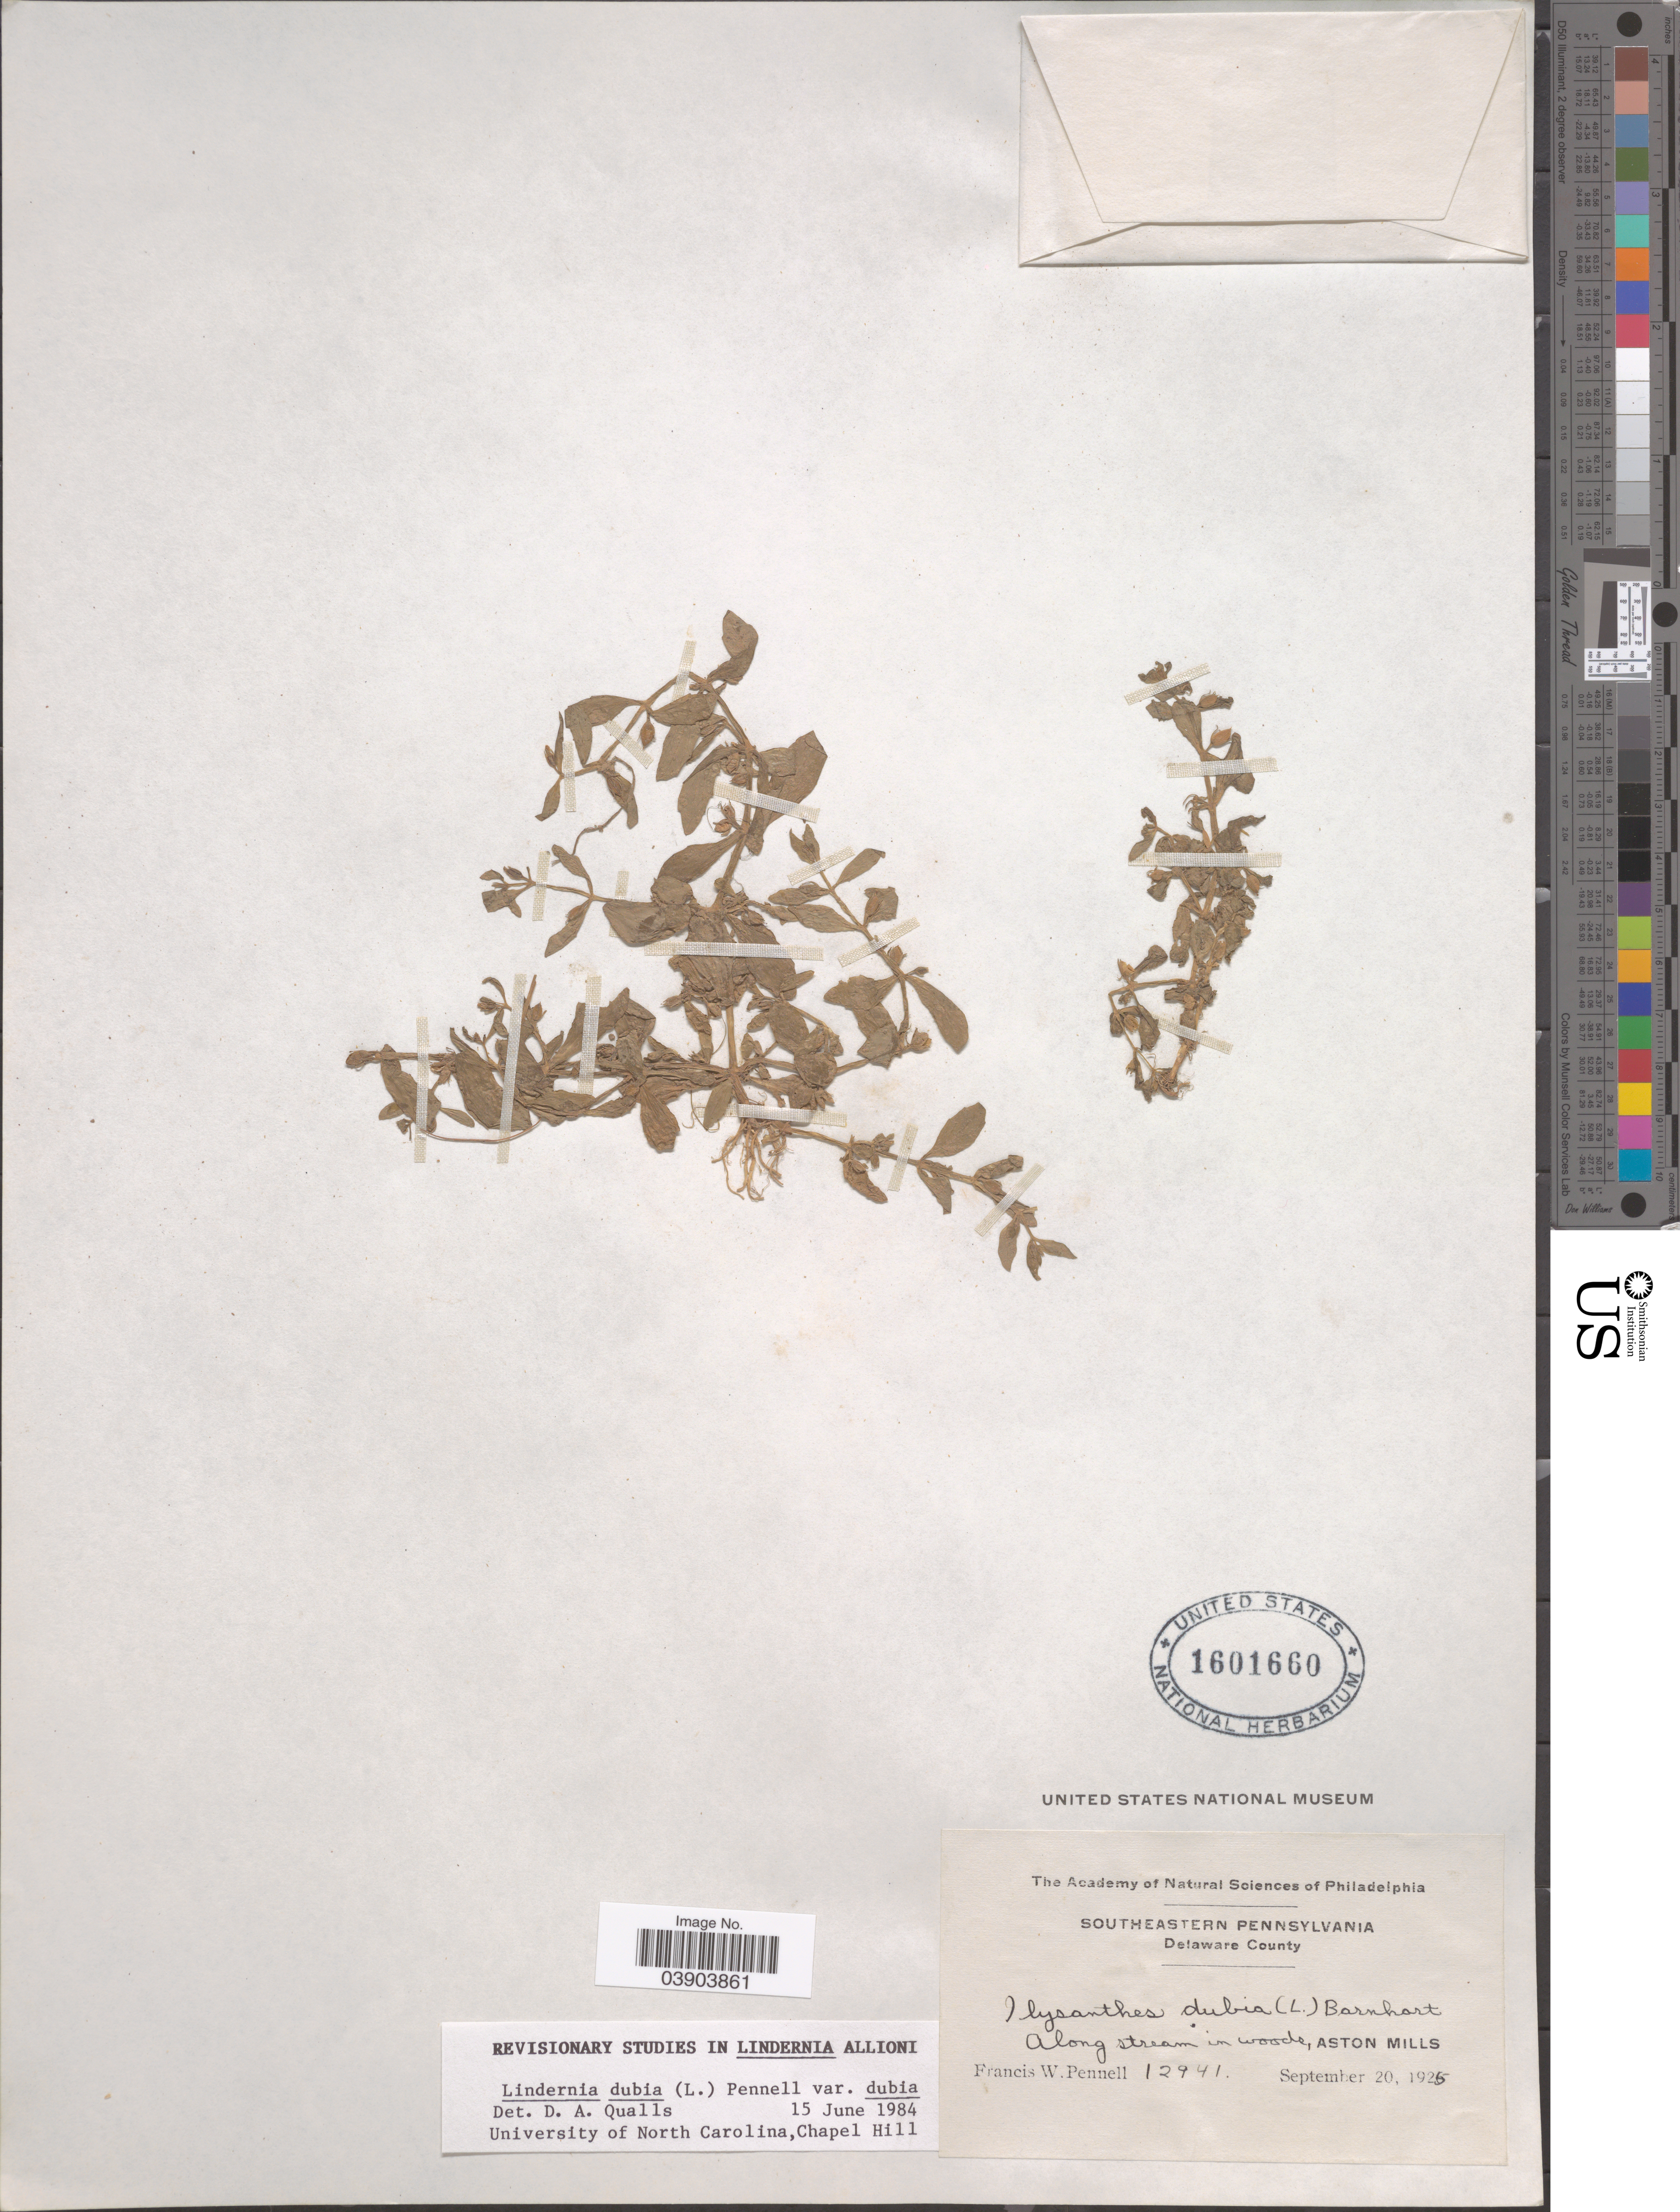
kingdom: Plantae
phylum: Tracheophyta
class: Magnoliopsida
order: Lamiales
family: Linderniaceae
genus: Lindernia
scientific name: Lindernia dubia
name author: (L.) Pennell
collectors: F. W. Pennell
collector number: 12941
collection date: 1925-09-20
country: United States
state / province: Pennsylvania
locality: Southeastern Pennsylvania. Delaware County. Along stream, in woods, Aston Mills.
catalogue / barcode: US 1601660